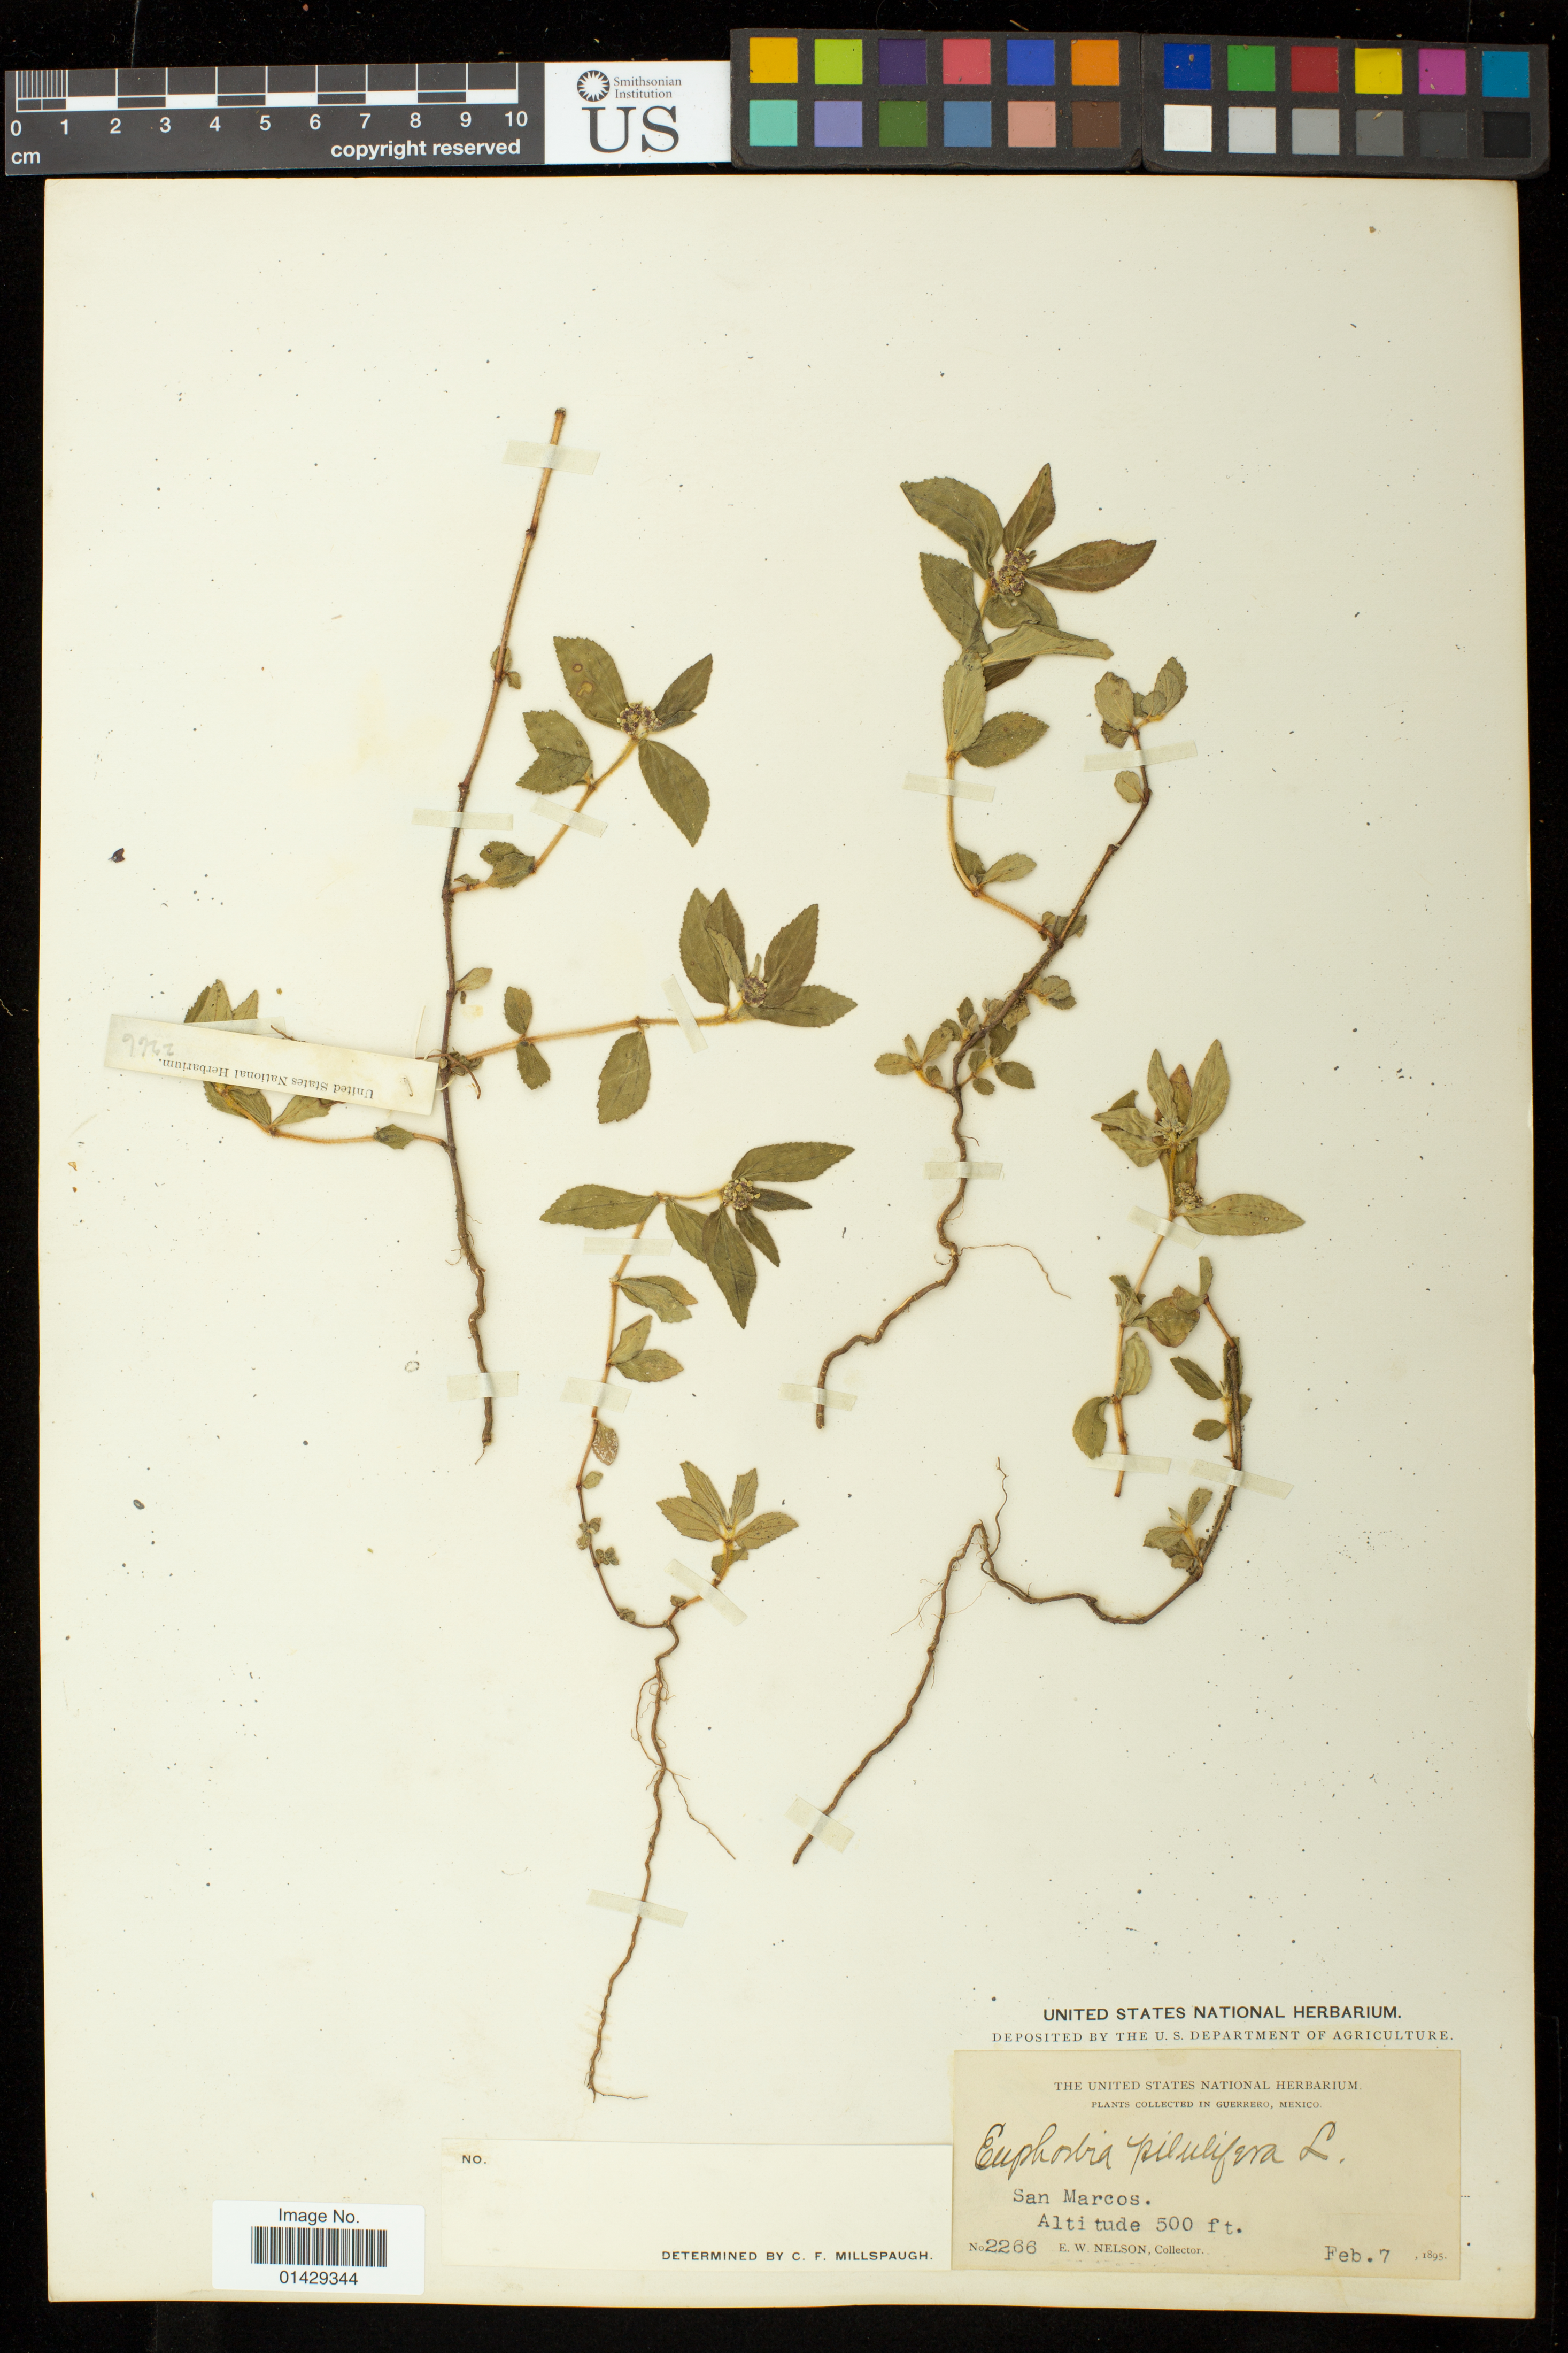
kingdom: Plantae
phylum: Tracheophyta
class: Magnoliopsida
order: Malpighiales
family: Euphorbiaceae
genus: Euphorbia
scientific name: Euphorbia hirta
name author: L.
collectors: E. W. Nelson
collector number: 2266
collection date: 1895-02-07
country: Mexico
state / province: Guerrero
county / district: San Marcos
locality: San Marcos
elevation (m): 152